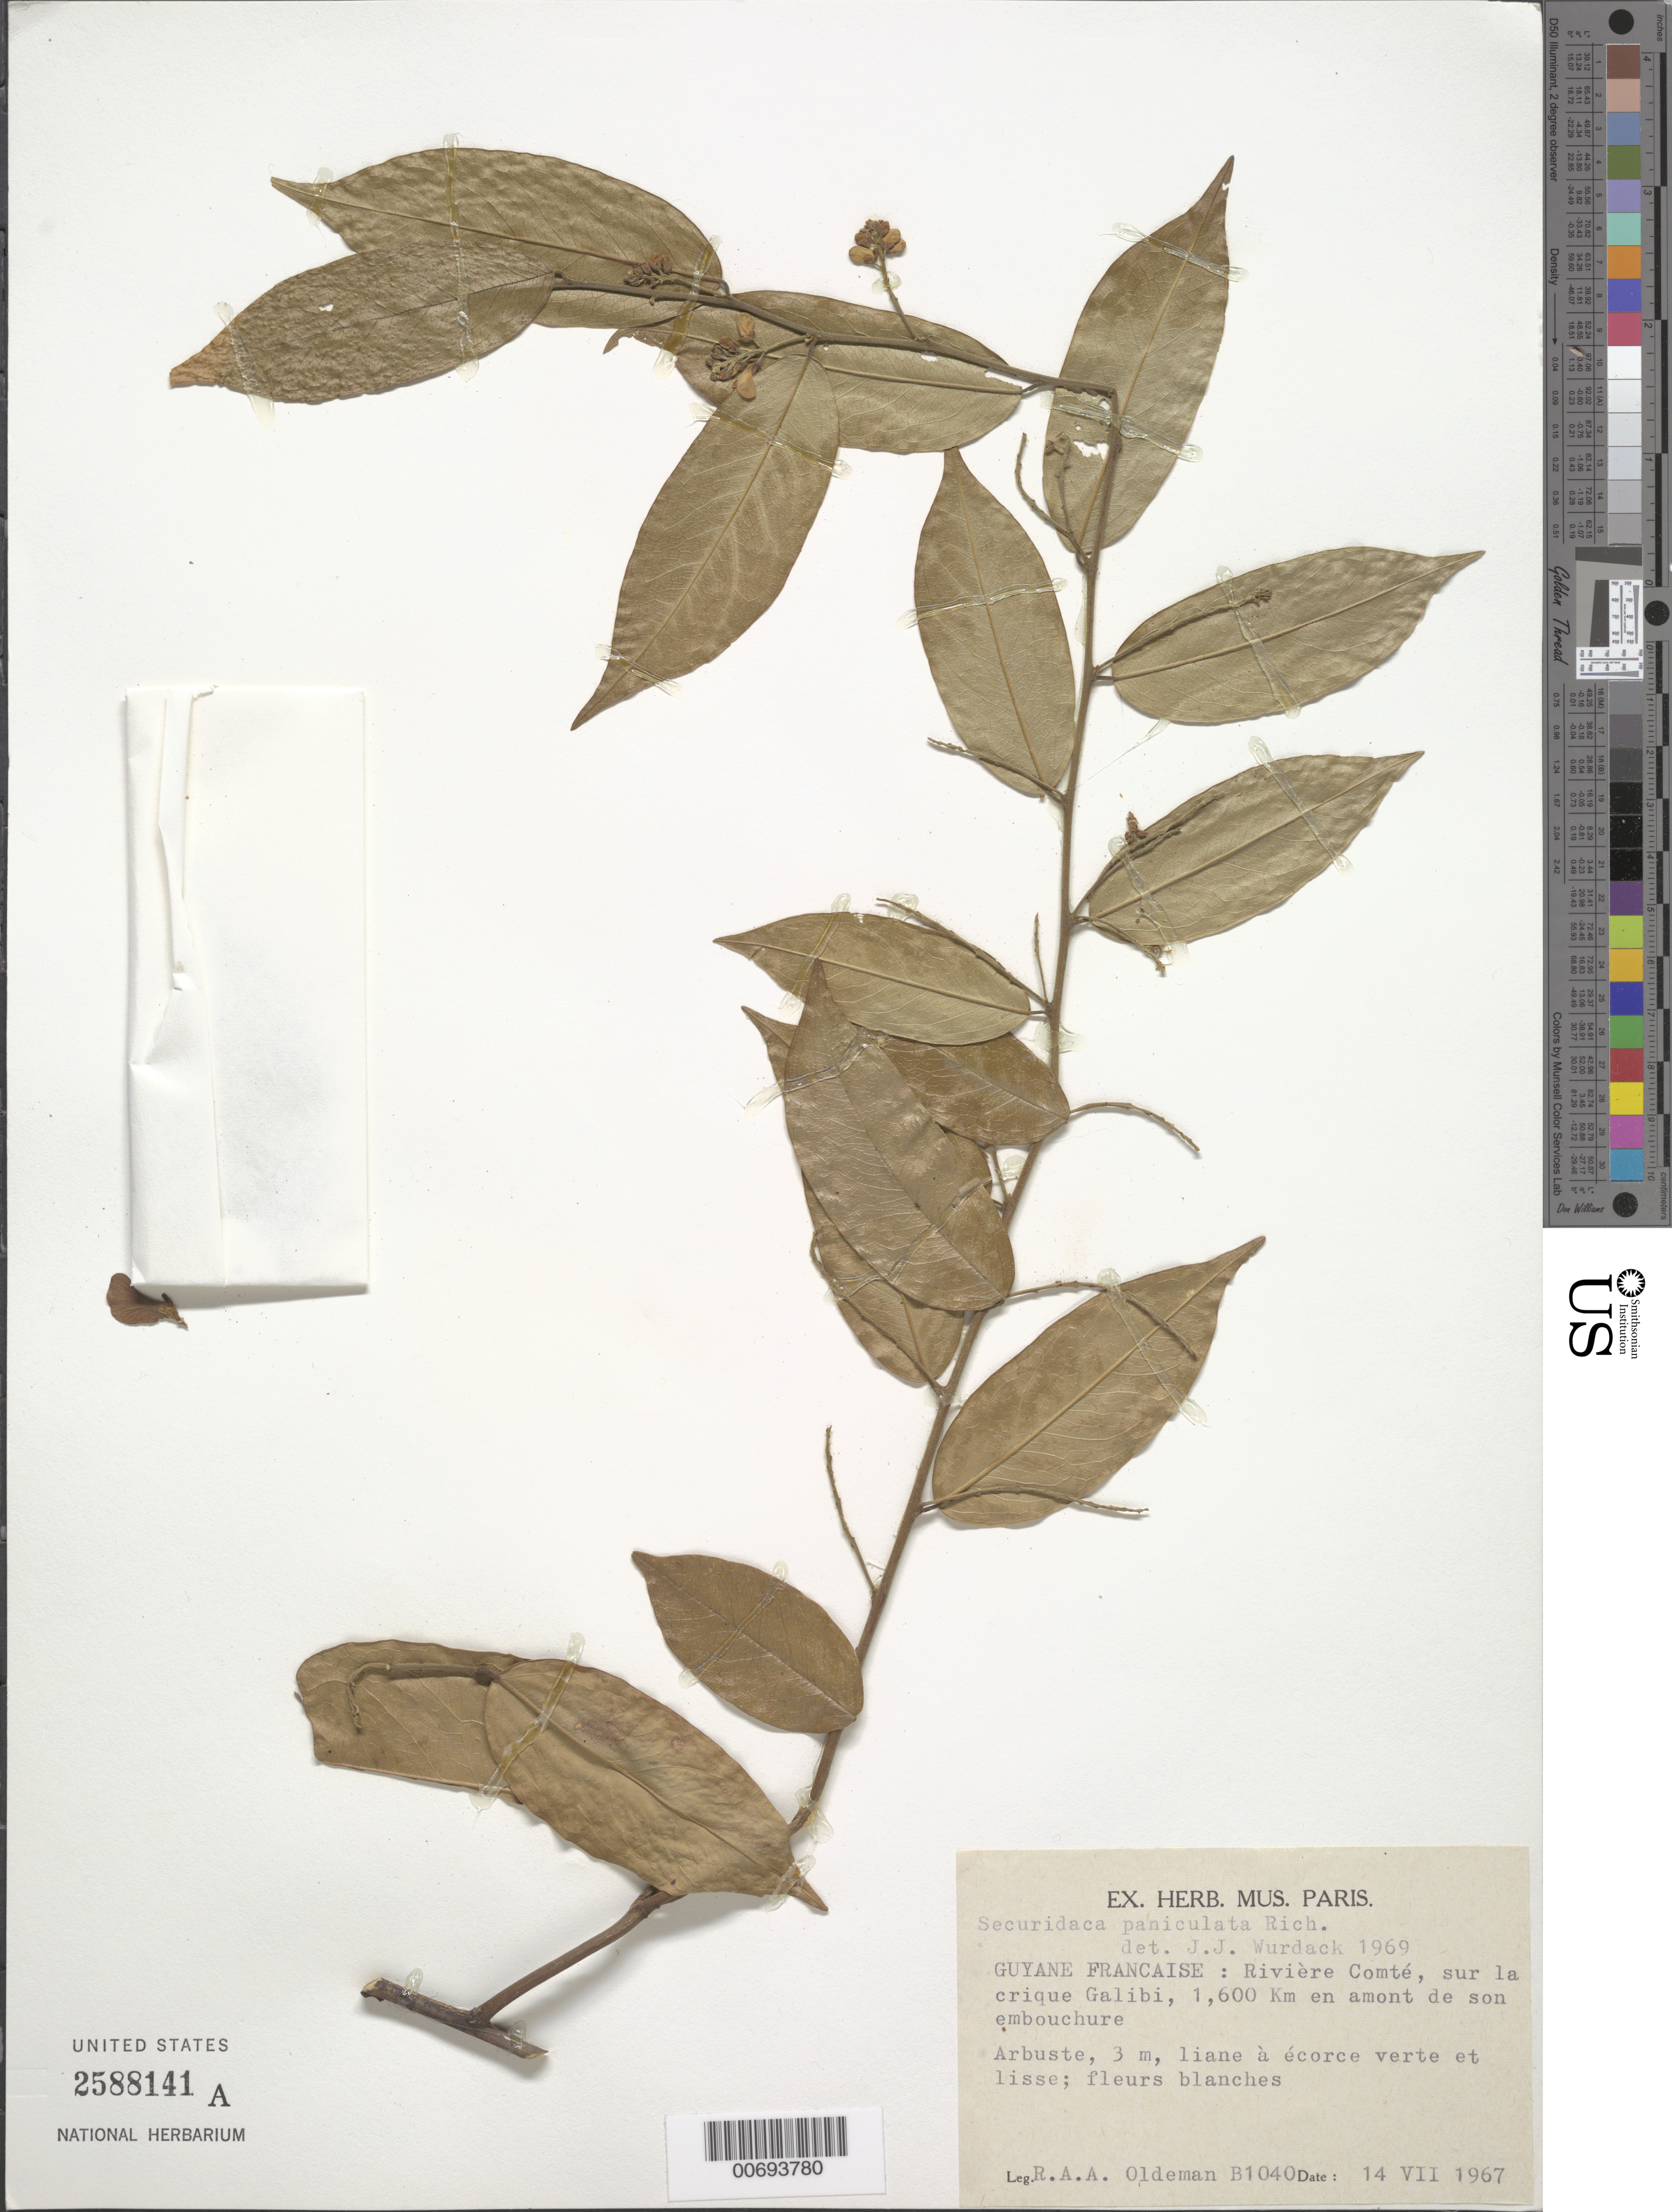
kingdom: Plantae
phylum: Tracheophyta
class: Magnoliopsida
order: Fabales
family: Polygalaceae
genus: Securidaca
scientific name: Securidaca paniculata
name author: Rich.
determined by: Wurdack, John J., (US), US (UNITED STATES)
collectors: R. Oldeman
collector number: B 1040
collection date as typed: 14-Jul-67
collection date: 1967-07-14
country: French Guiana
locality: Rivière Comte sur la crique Galibi, 1600 Km en amont de son embouchure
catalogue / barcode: US 2588141